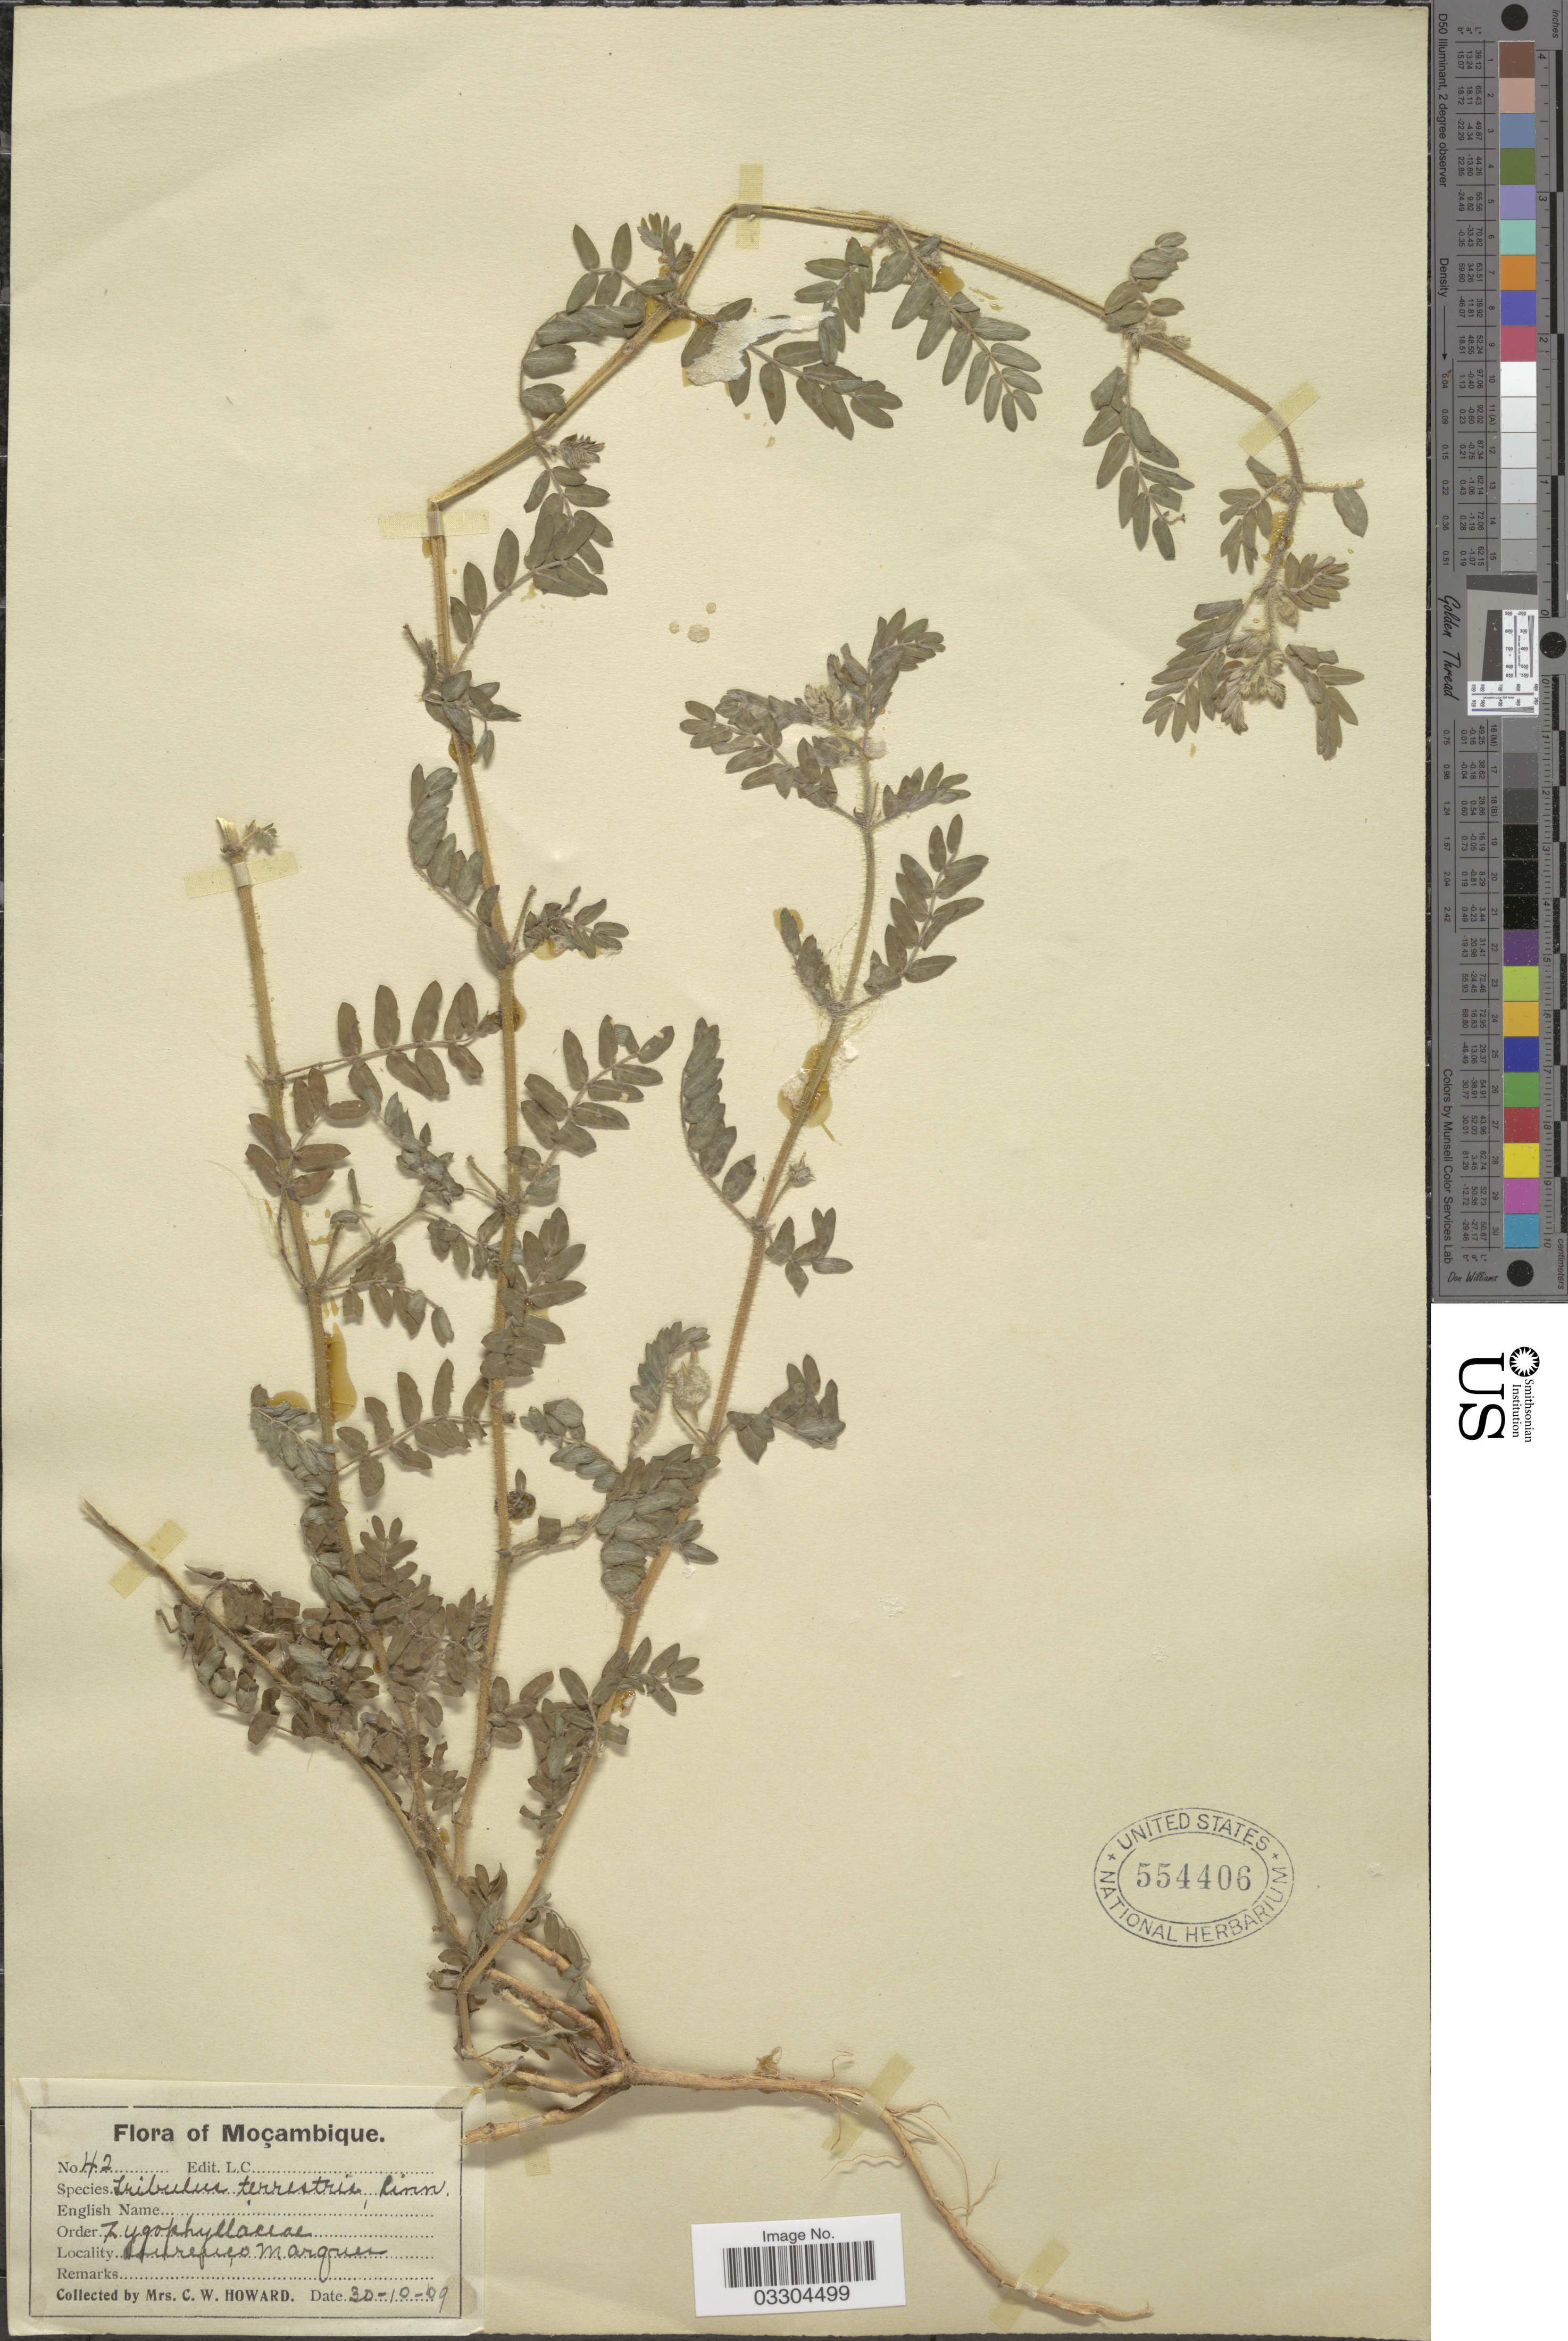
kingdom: Plantae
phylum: Tracheophyta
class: Magnoliopsida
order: Zygophyllales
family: Zygophyllaceae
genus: Tribulus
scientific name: Tribulus terrestris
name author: L.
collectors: C. W. Howard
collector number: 42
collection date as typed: Transcribed d/m/y: 30/10/9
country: Mozambique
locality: Moçambique. Lourenço Marques.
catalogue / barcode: US 554406